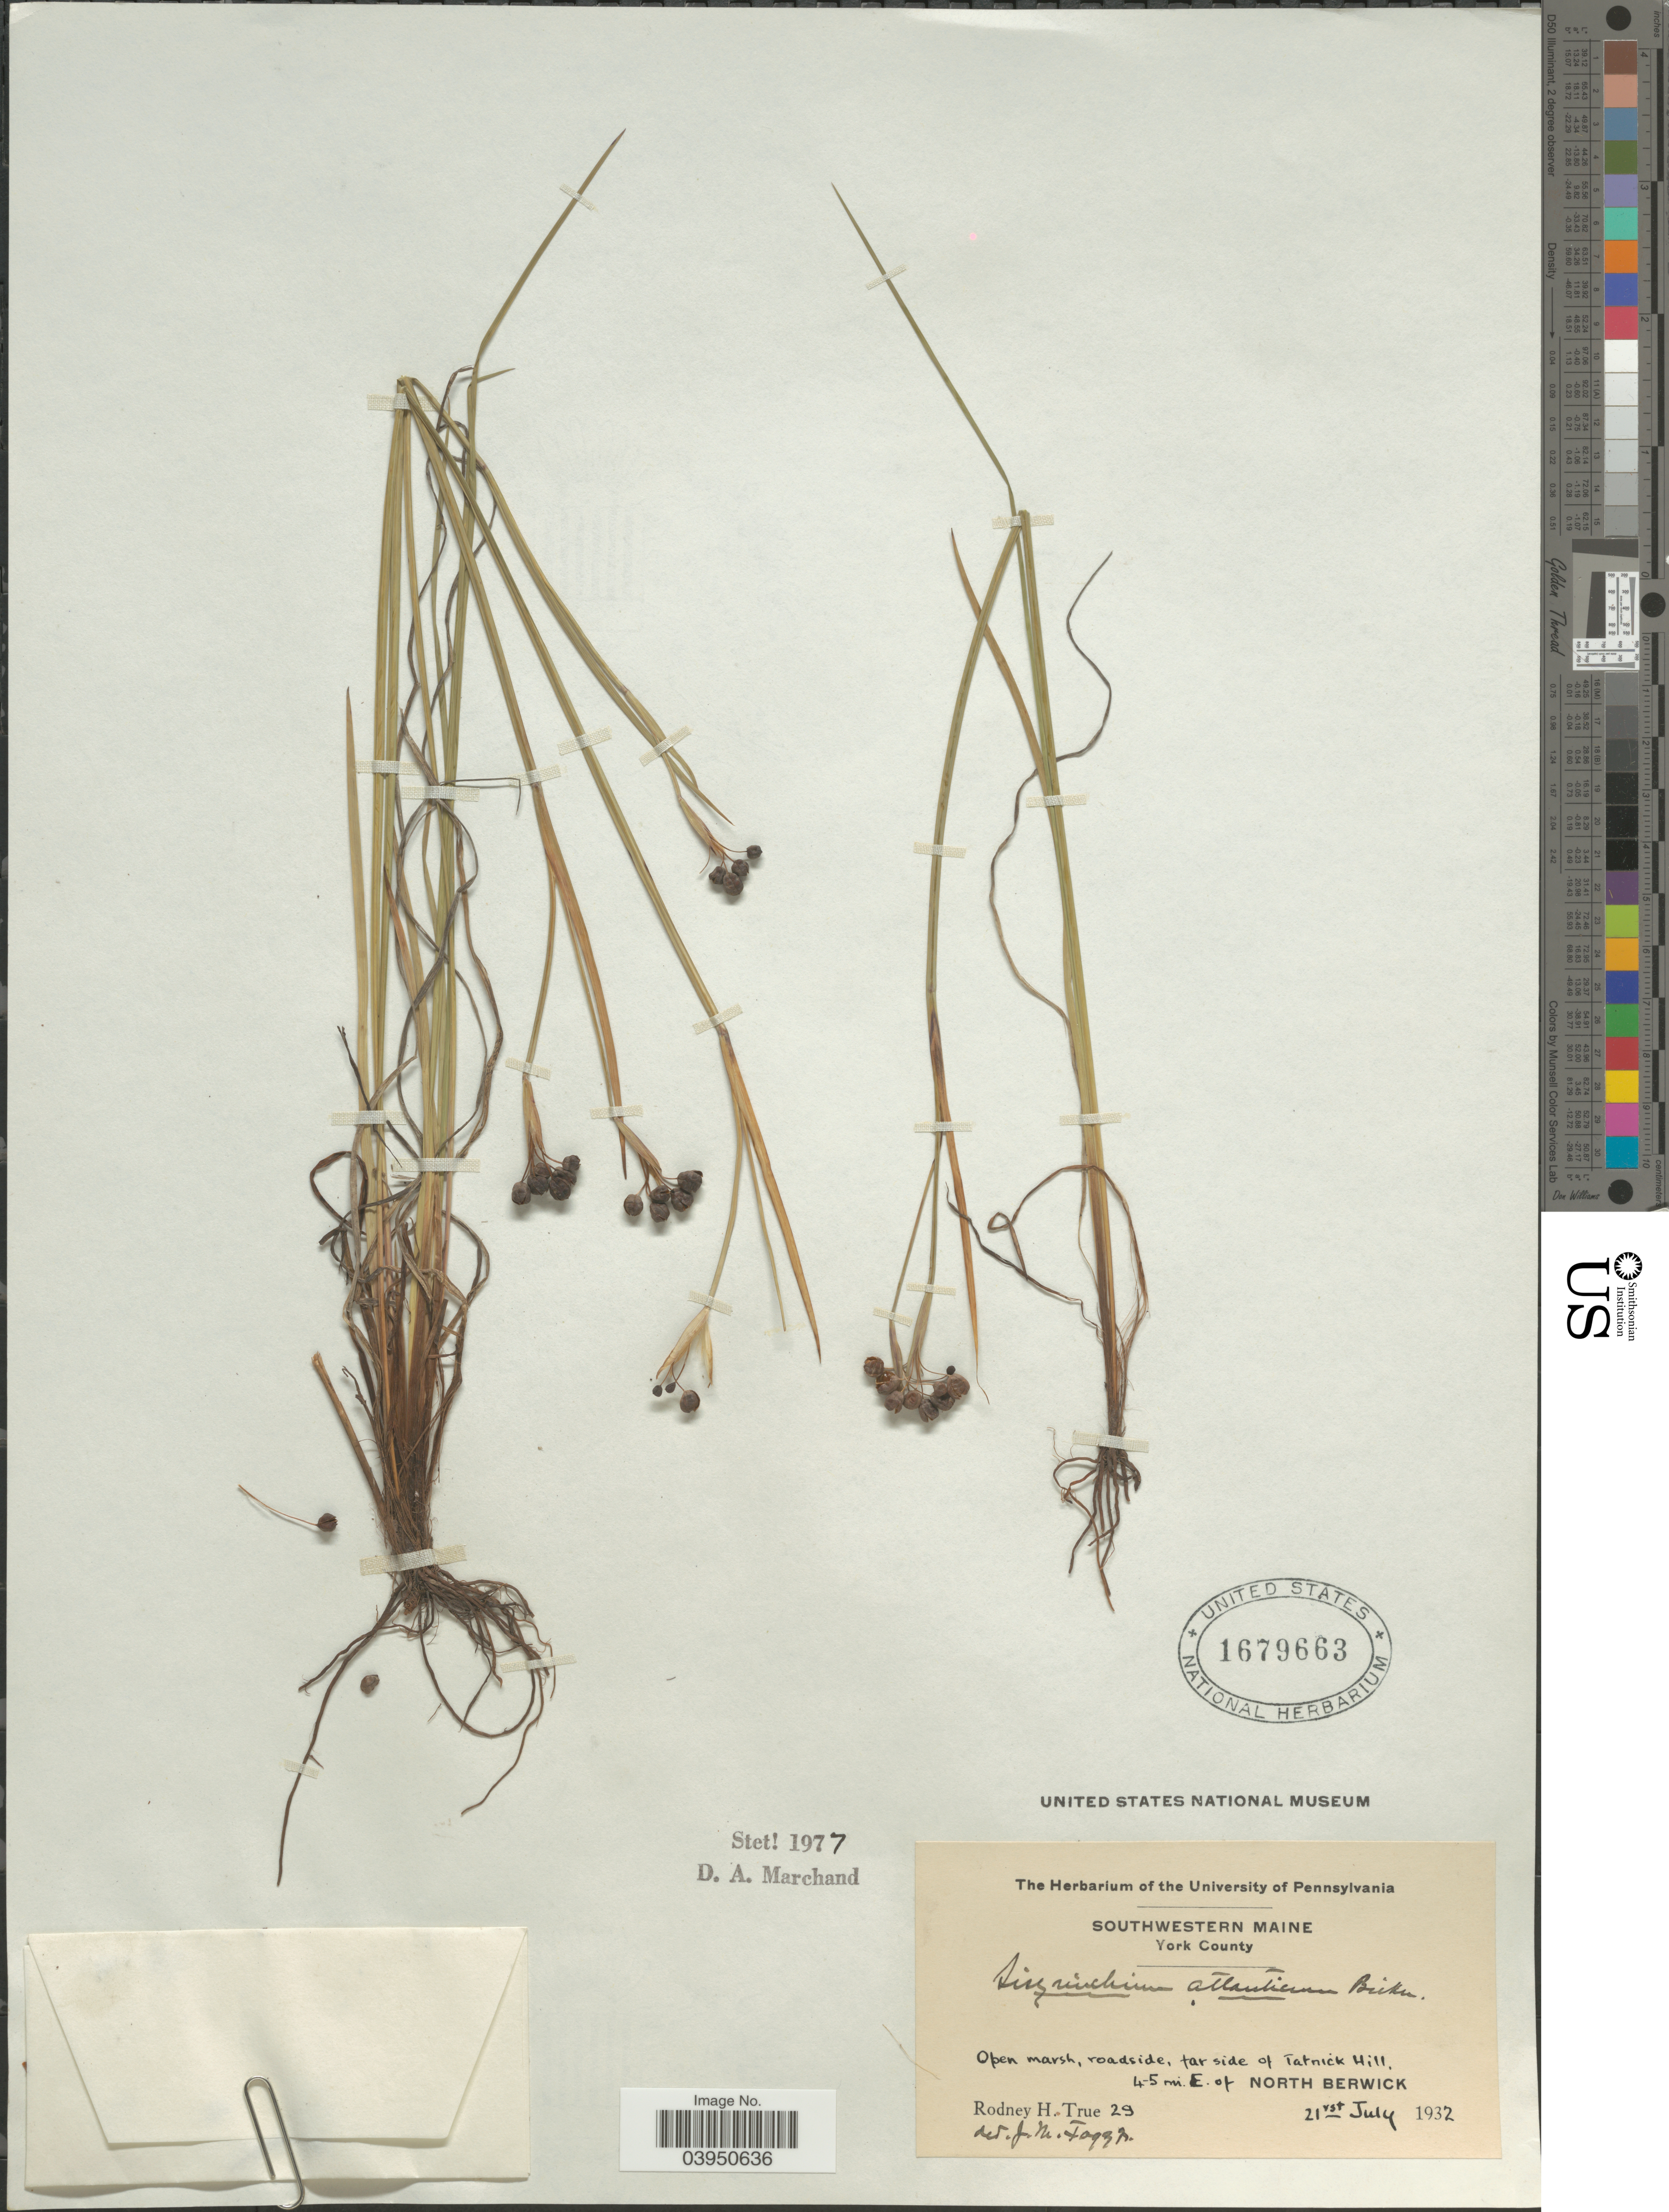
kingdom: Plantae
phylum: Tracheophyta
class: Liliopsida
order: Asparagales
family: Iridaceae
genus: Sisyrinchium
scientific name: Sisyrinchium atlanticum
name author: E.P. Bicknell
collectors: R. H. True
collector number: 29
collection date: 1932-07-21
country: United States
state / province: Maine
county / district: York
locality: Southwestern Maine. York County. Far side of Tatnick Hill. 4-5 mi. E. of North Berwick.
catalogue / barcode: US 1679663